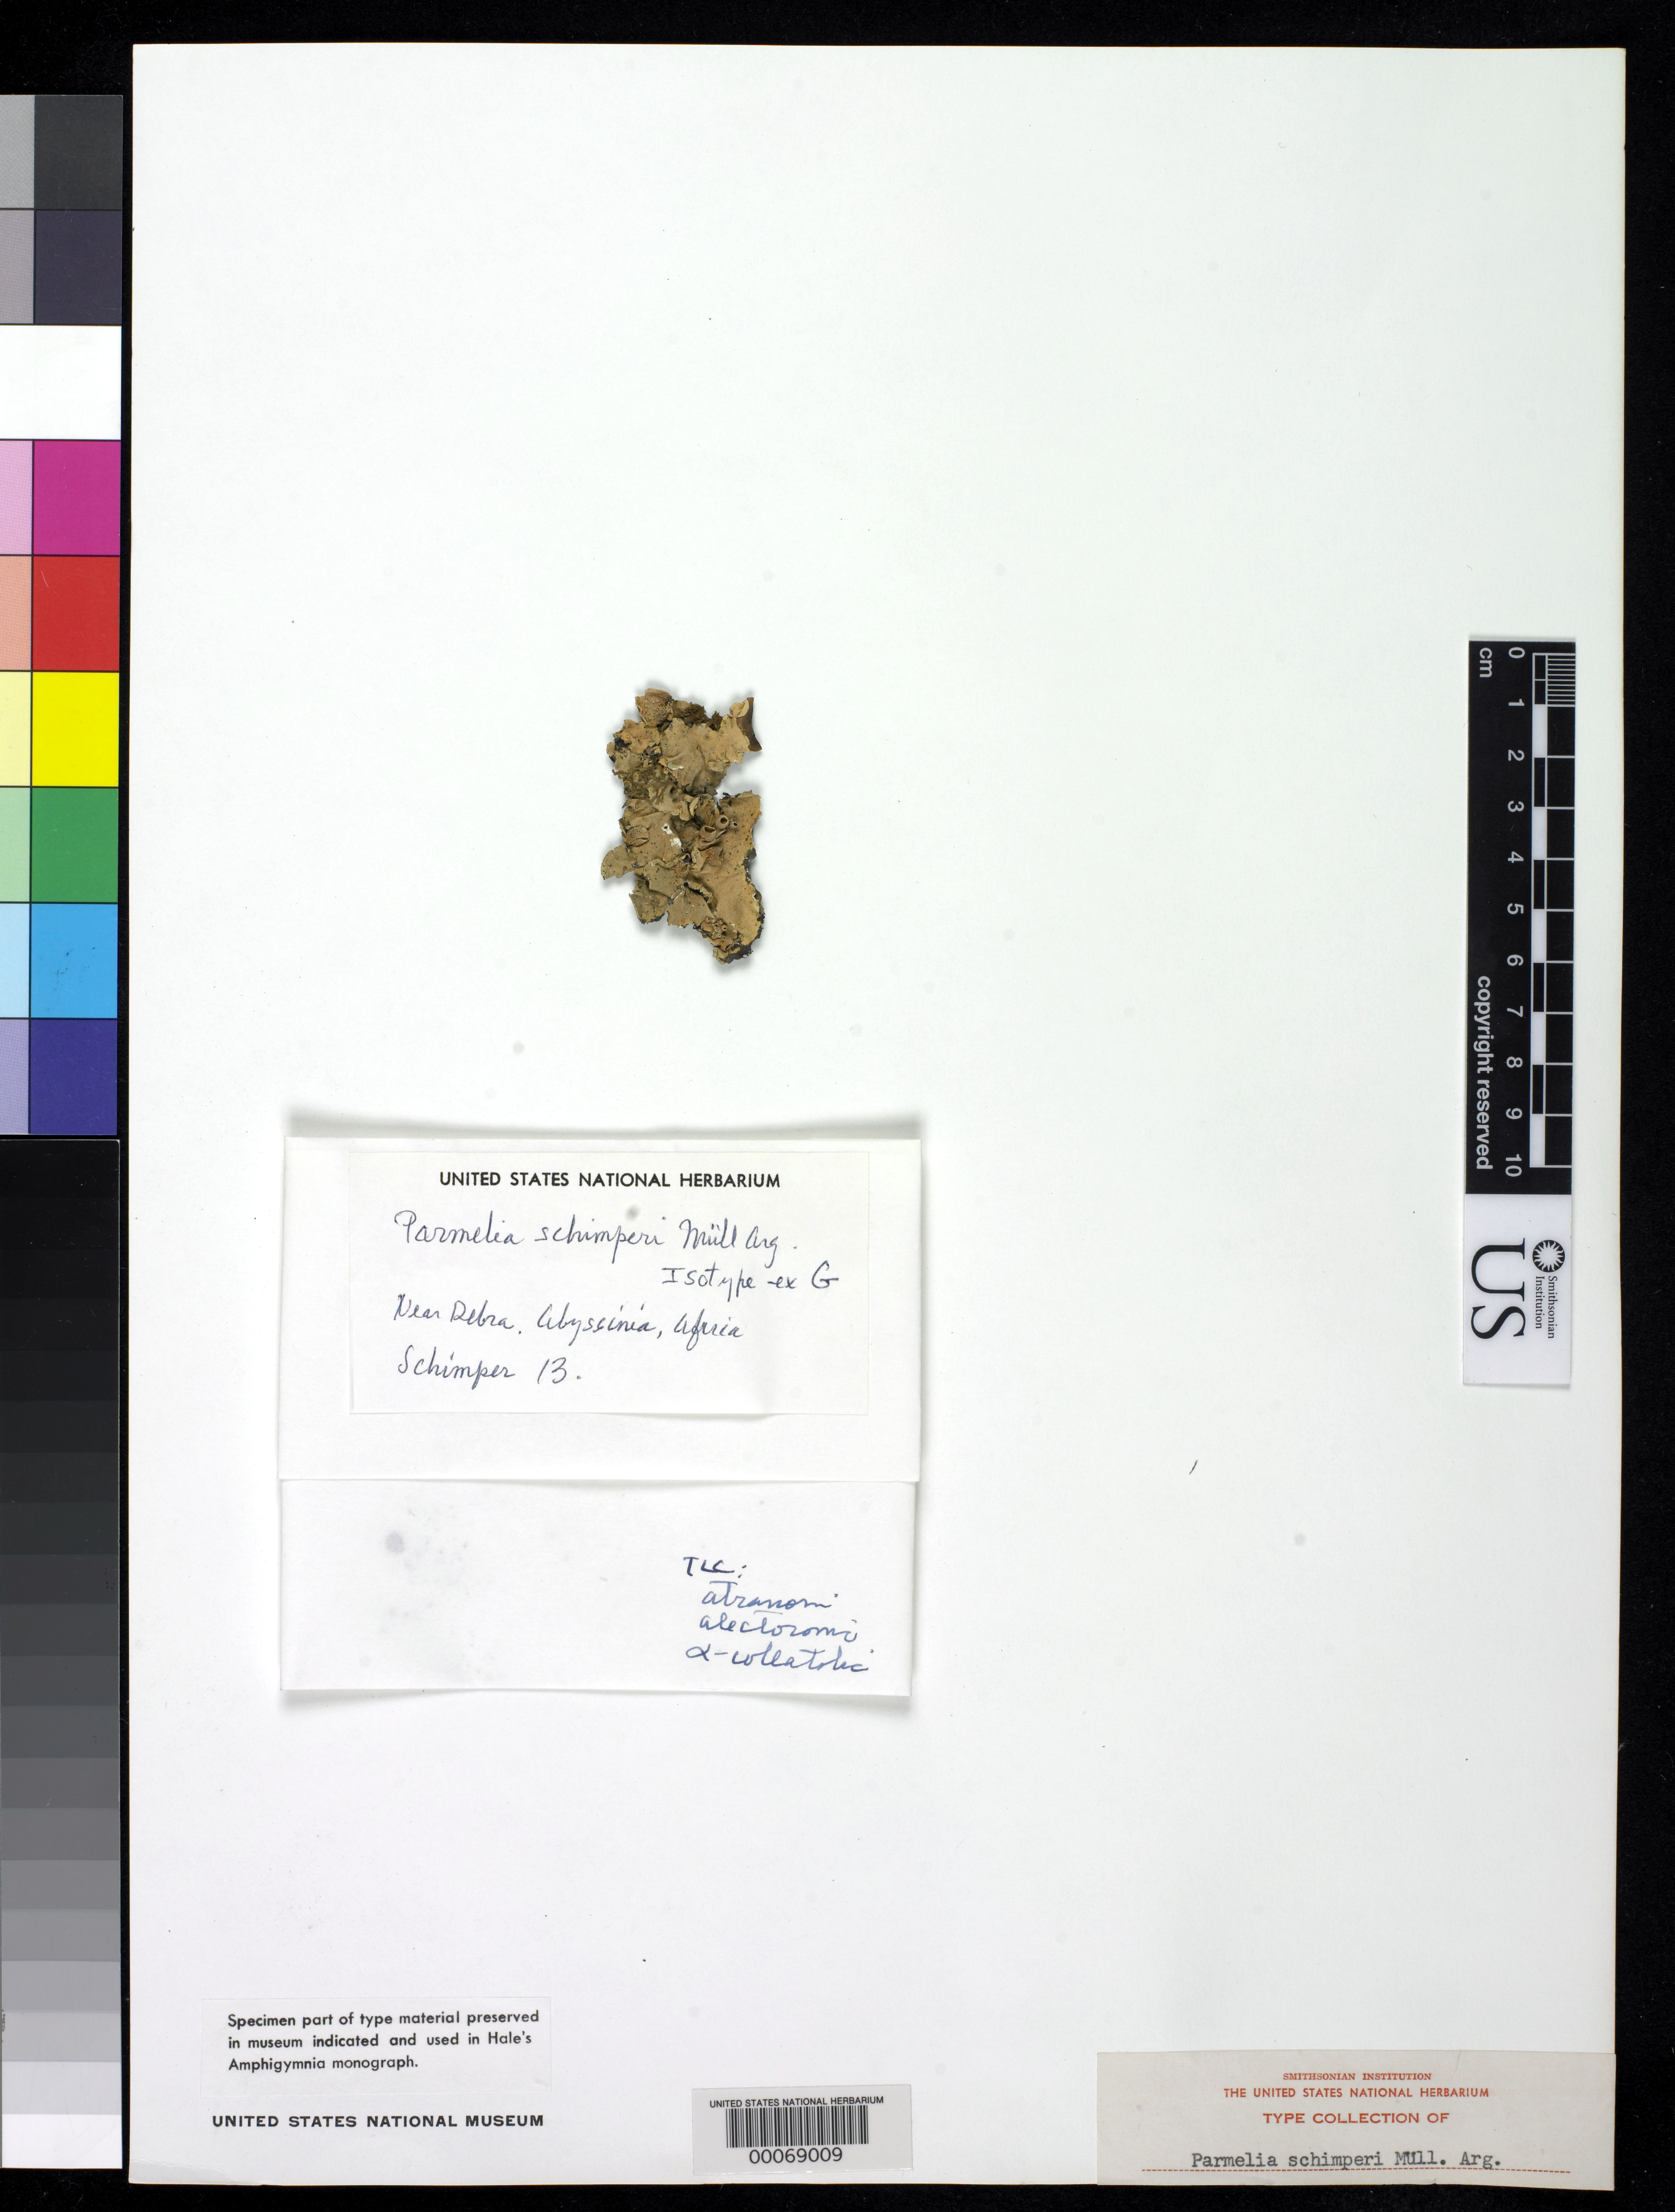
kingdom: Fungi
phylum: Ascomycota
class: Lecanoromycetes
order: Lecanorales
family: Parmeliaceae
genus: Parmelia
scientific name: Parmelia schimperi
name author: Müll. Arg.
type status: Isotype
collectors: G. W. Schimper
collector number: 13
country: Ethiopia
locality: Near Debra.